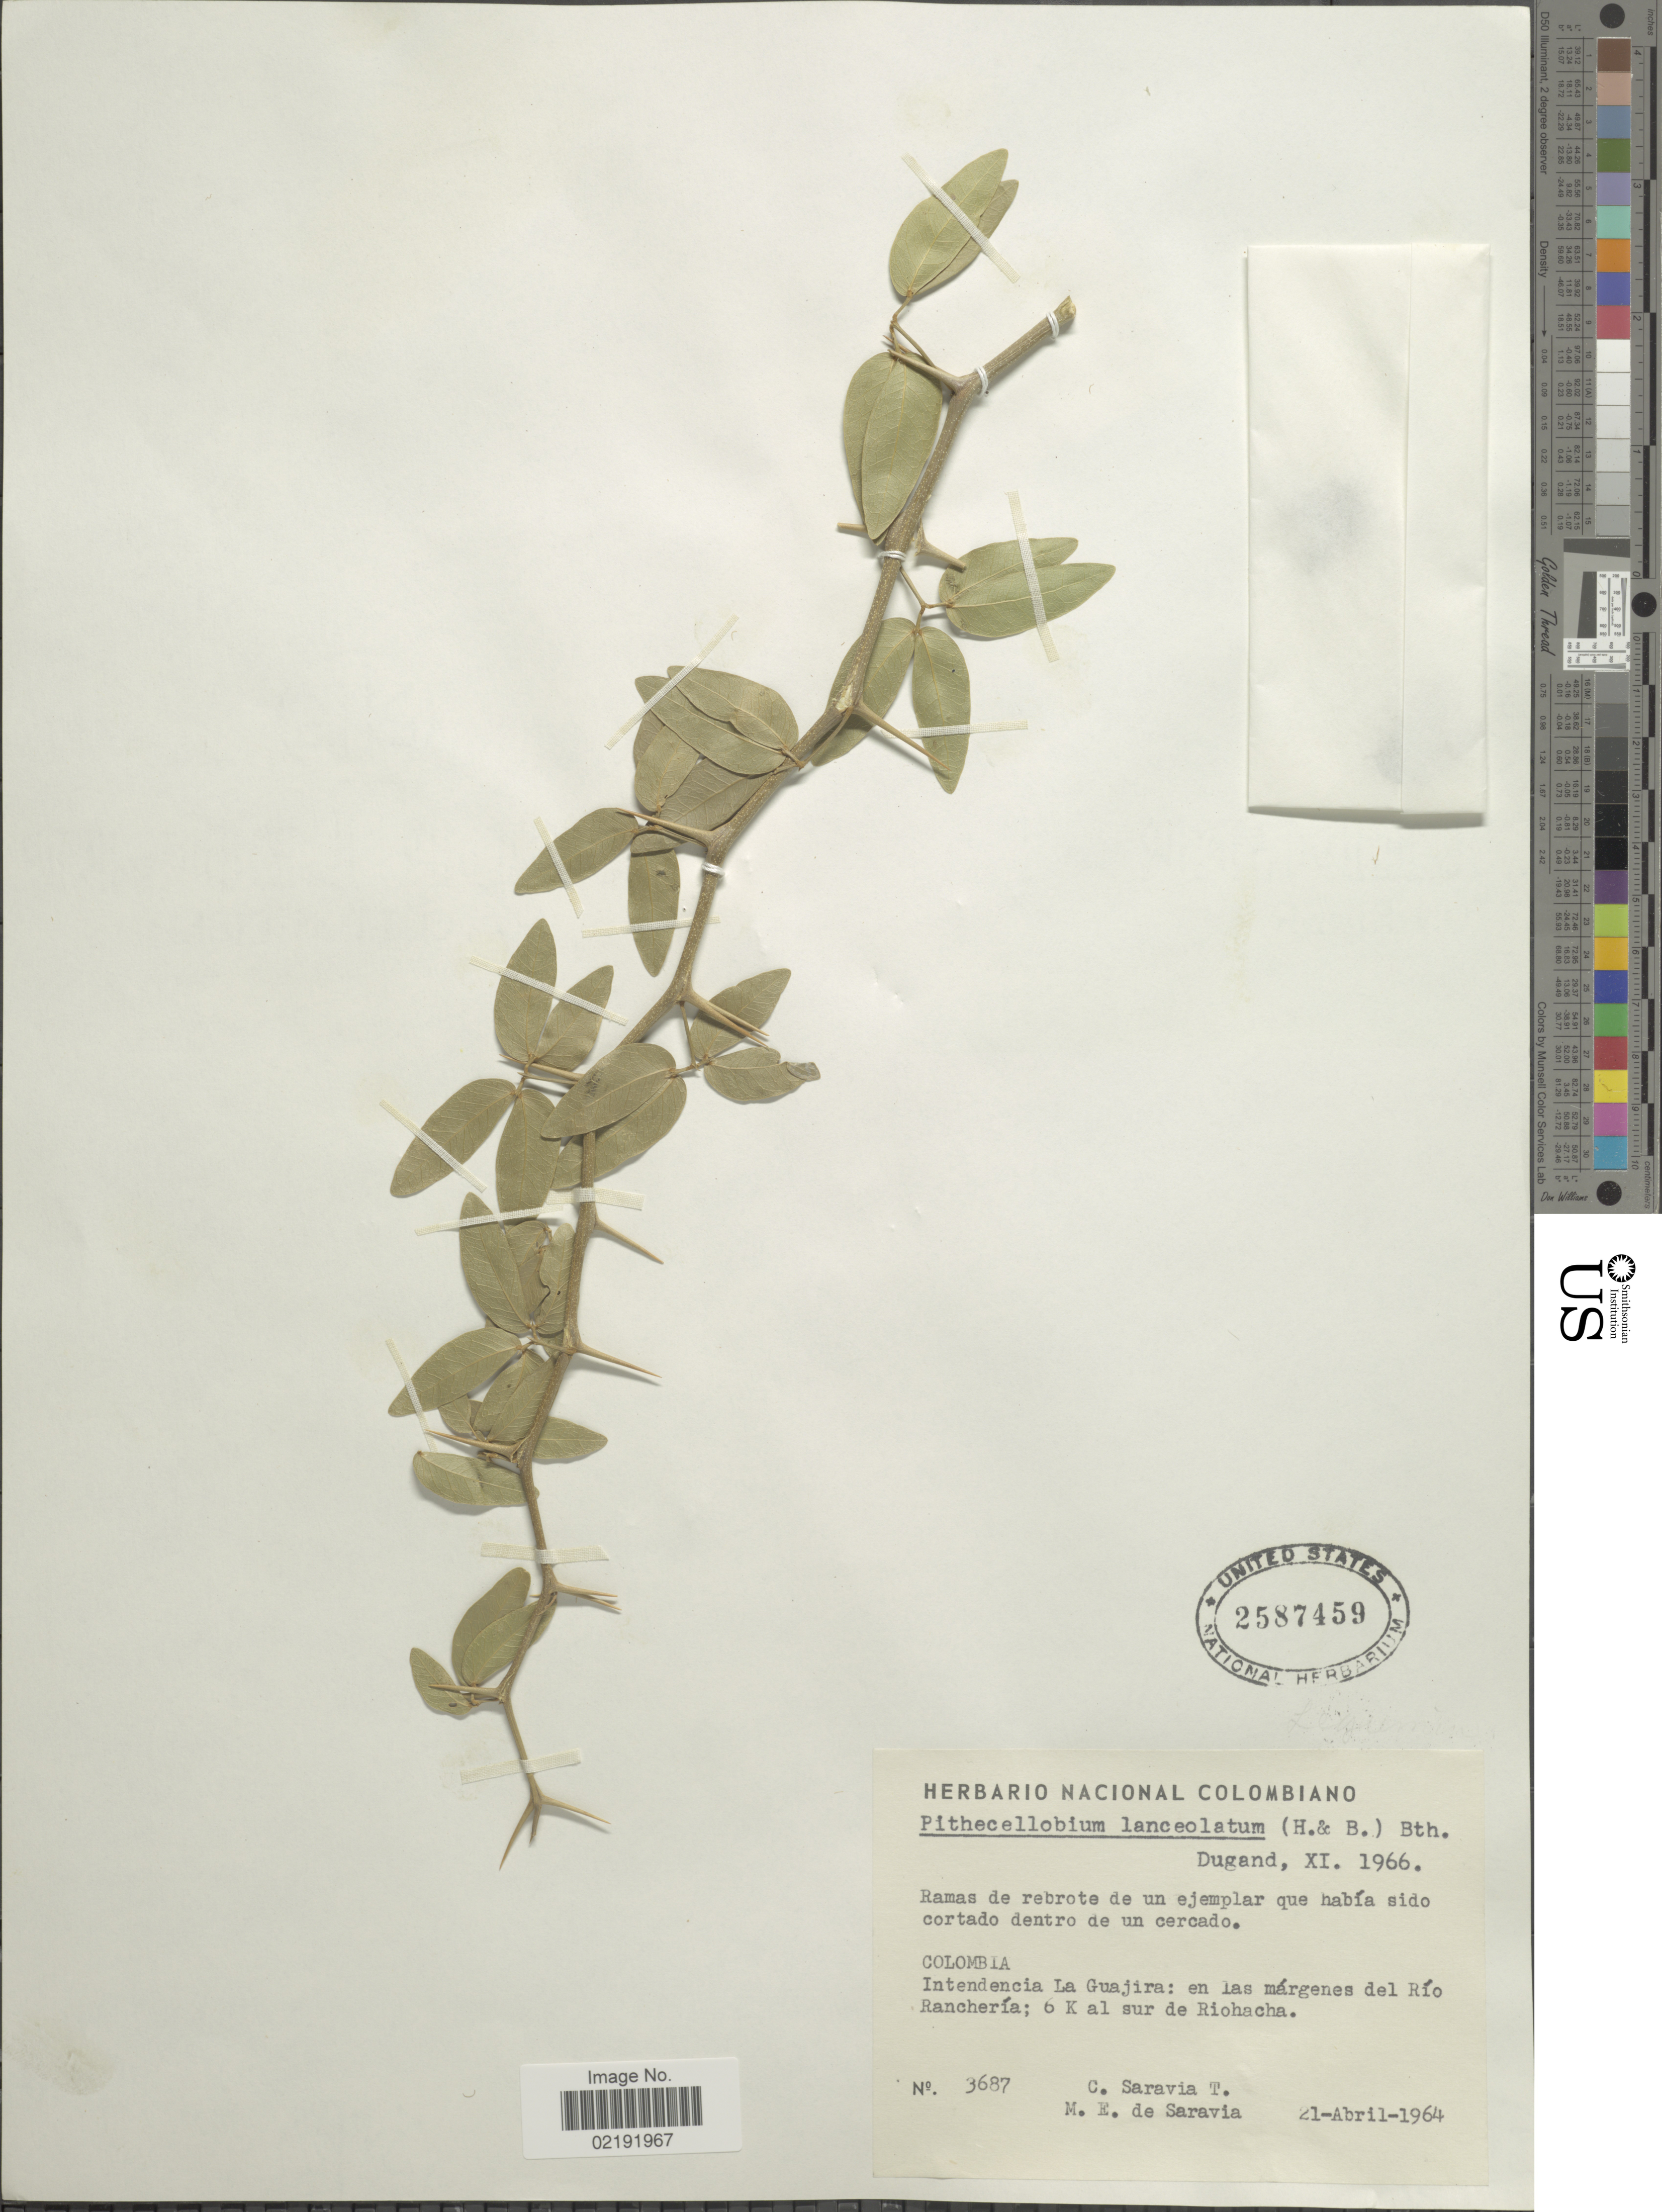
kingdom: Plantae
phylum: Tracheophyta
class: Magnoliopsida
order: Fabales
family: Fabaceae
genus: Pithecellobium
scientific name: Pithecellobium lanceolatum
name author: (Humb. & Bonpl. ex Willd.) Benth.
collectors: C. Saravia T. & M. E. Saravia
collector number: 3687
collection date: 1964-04-21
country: Colombia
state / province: La Guajira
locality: Colombia. Intendencia La Guajira: en las márgenes del Río Ranchería; 6 K al sur de Riohacha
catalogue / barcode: US 2587459